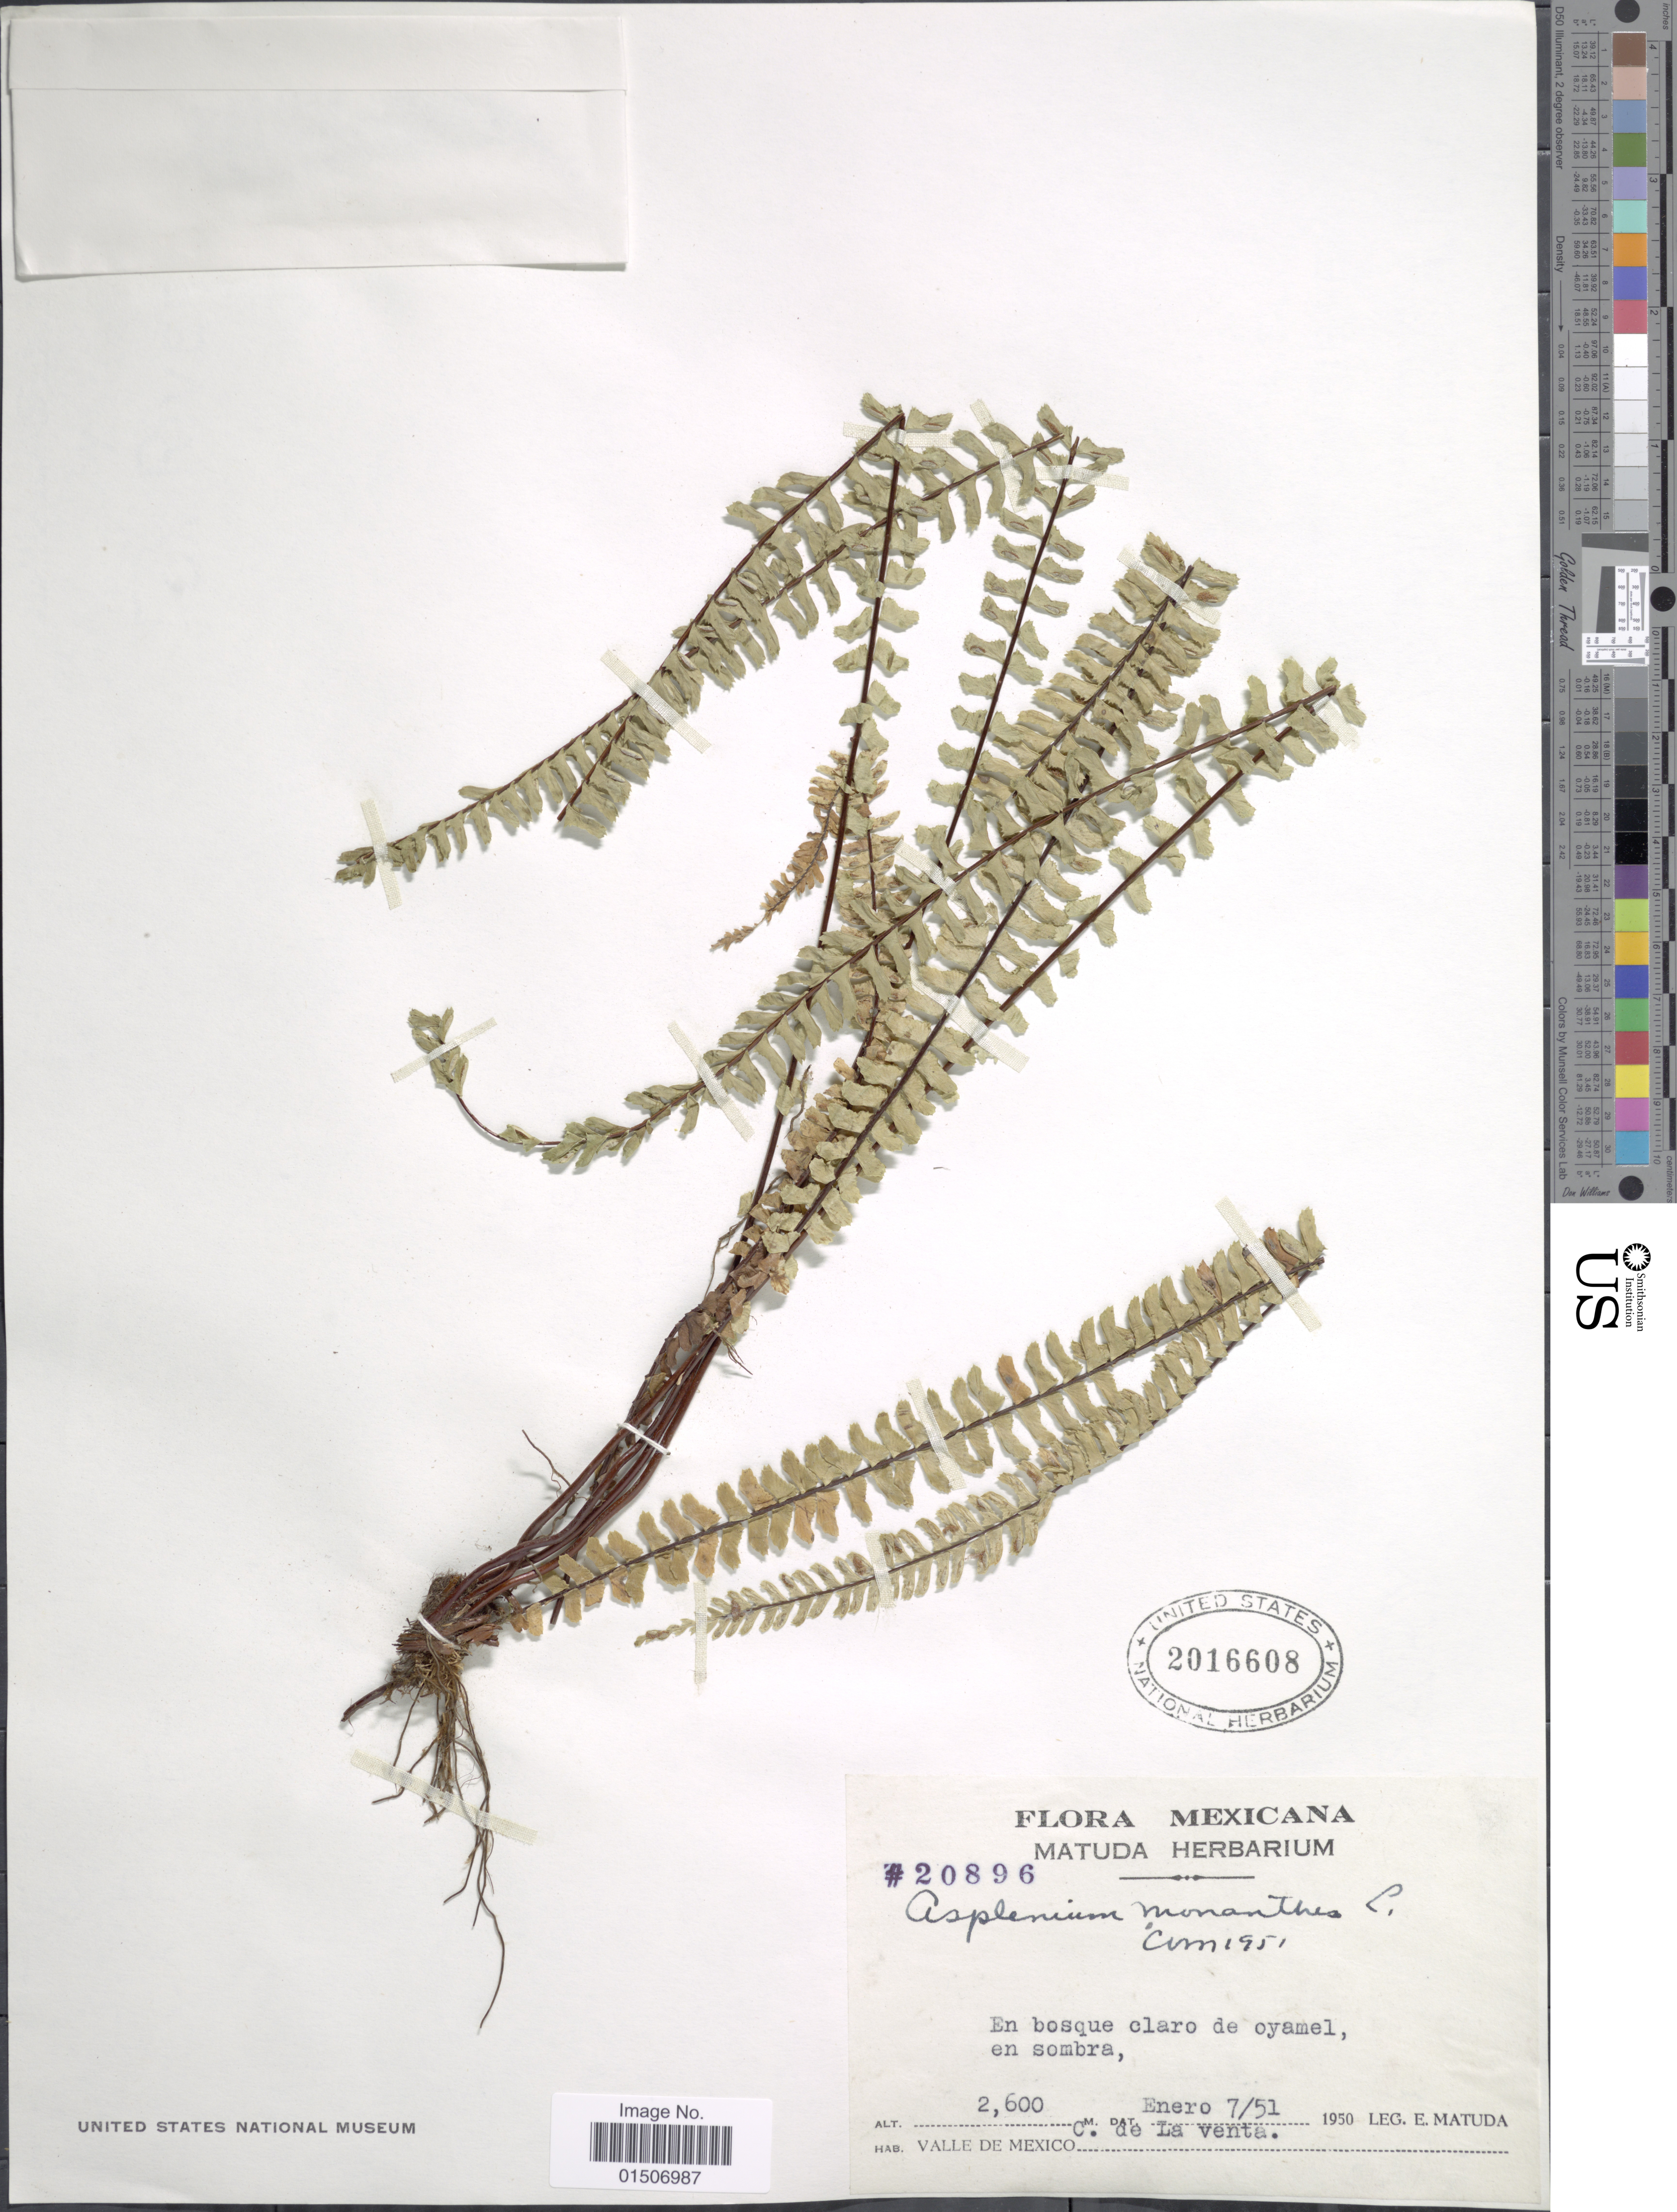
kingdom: Plantae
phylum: Tracheophyta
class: Polypodiopsida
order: Polypodiales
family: Aspleniaceae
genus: Asplenium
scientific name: Asplenium monanthes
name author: L.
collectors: E. Matuda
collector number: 20896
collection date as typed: Transcribed d/m/y: 7/1/51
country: Mexico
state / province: México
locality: Valle de Mexico C. de La venta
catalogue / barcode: US 2016608